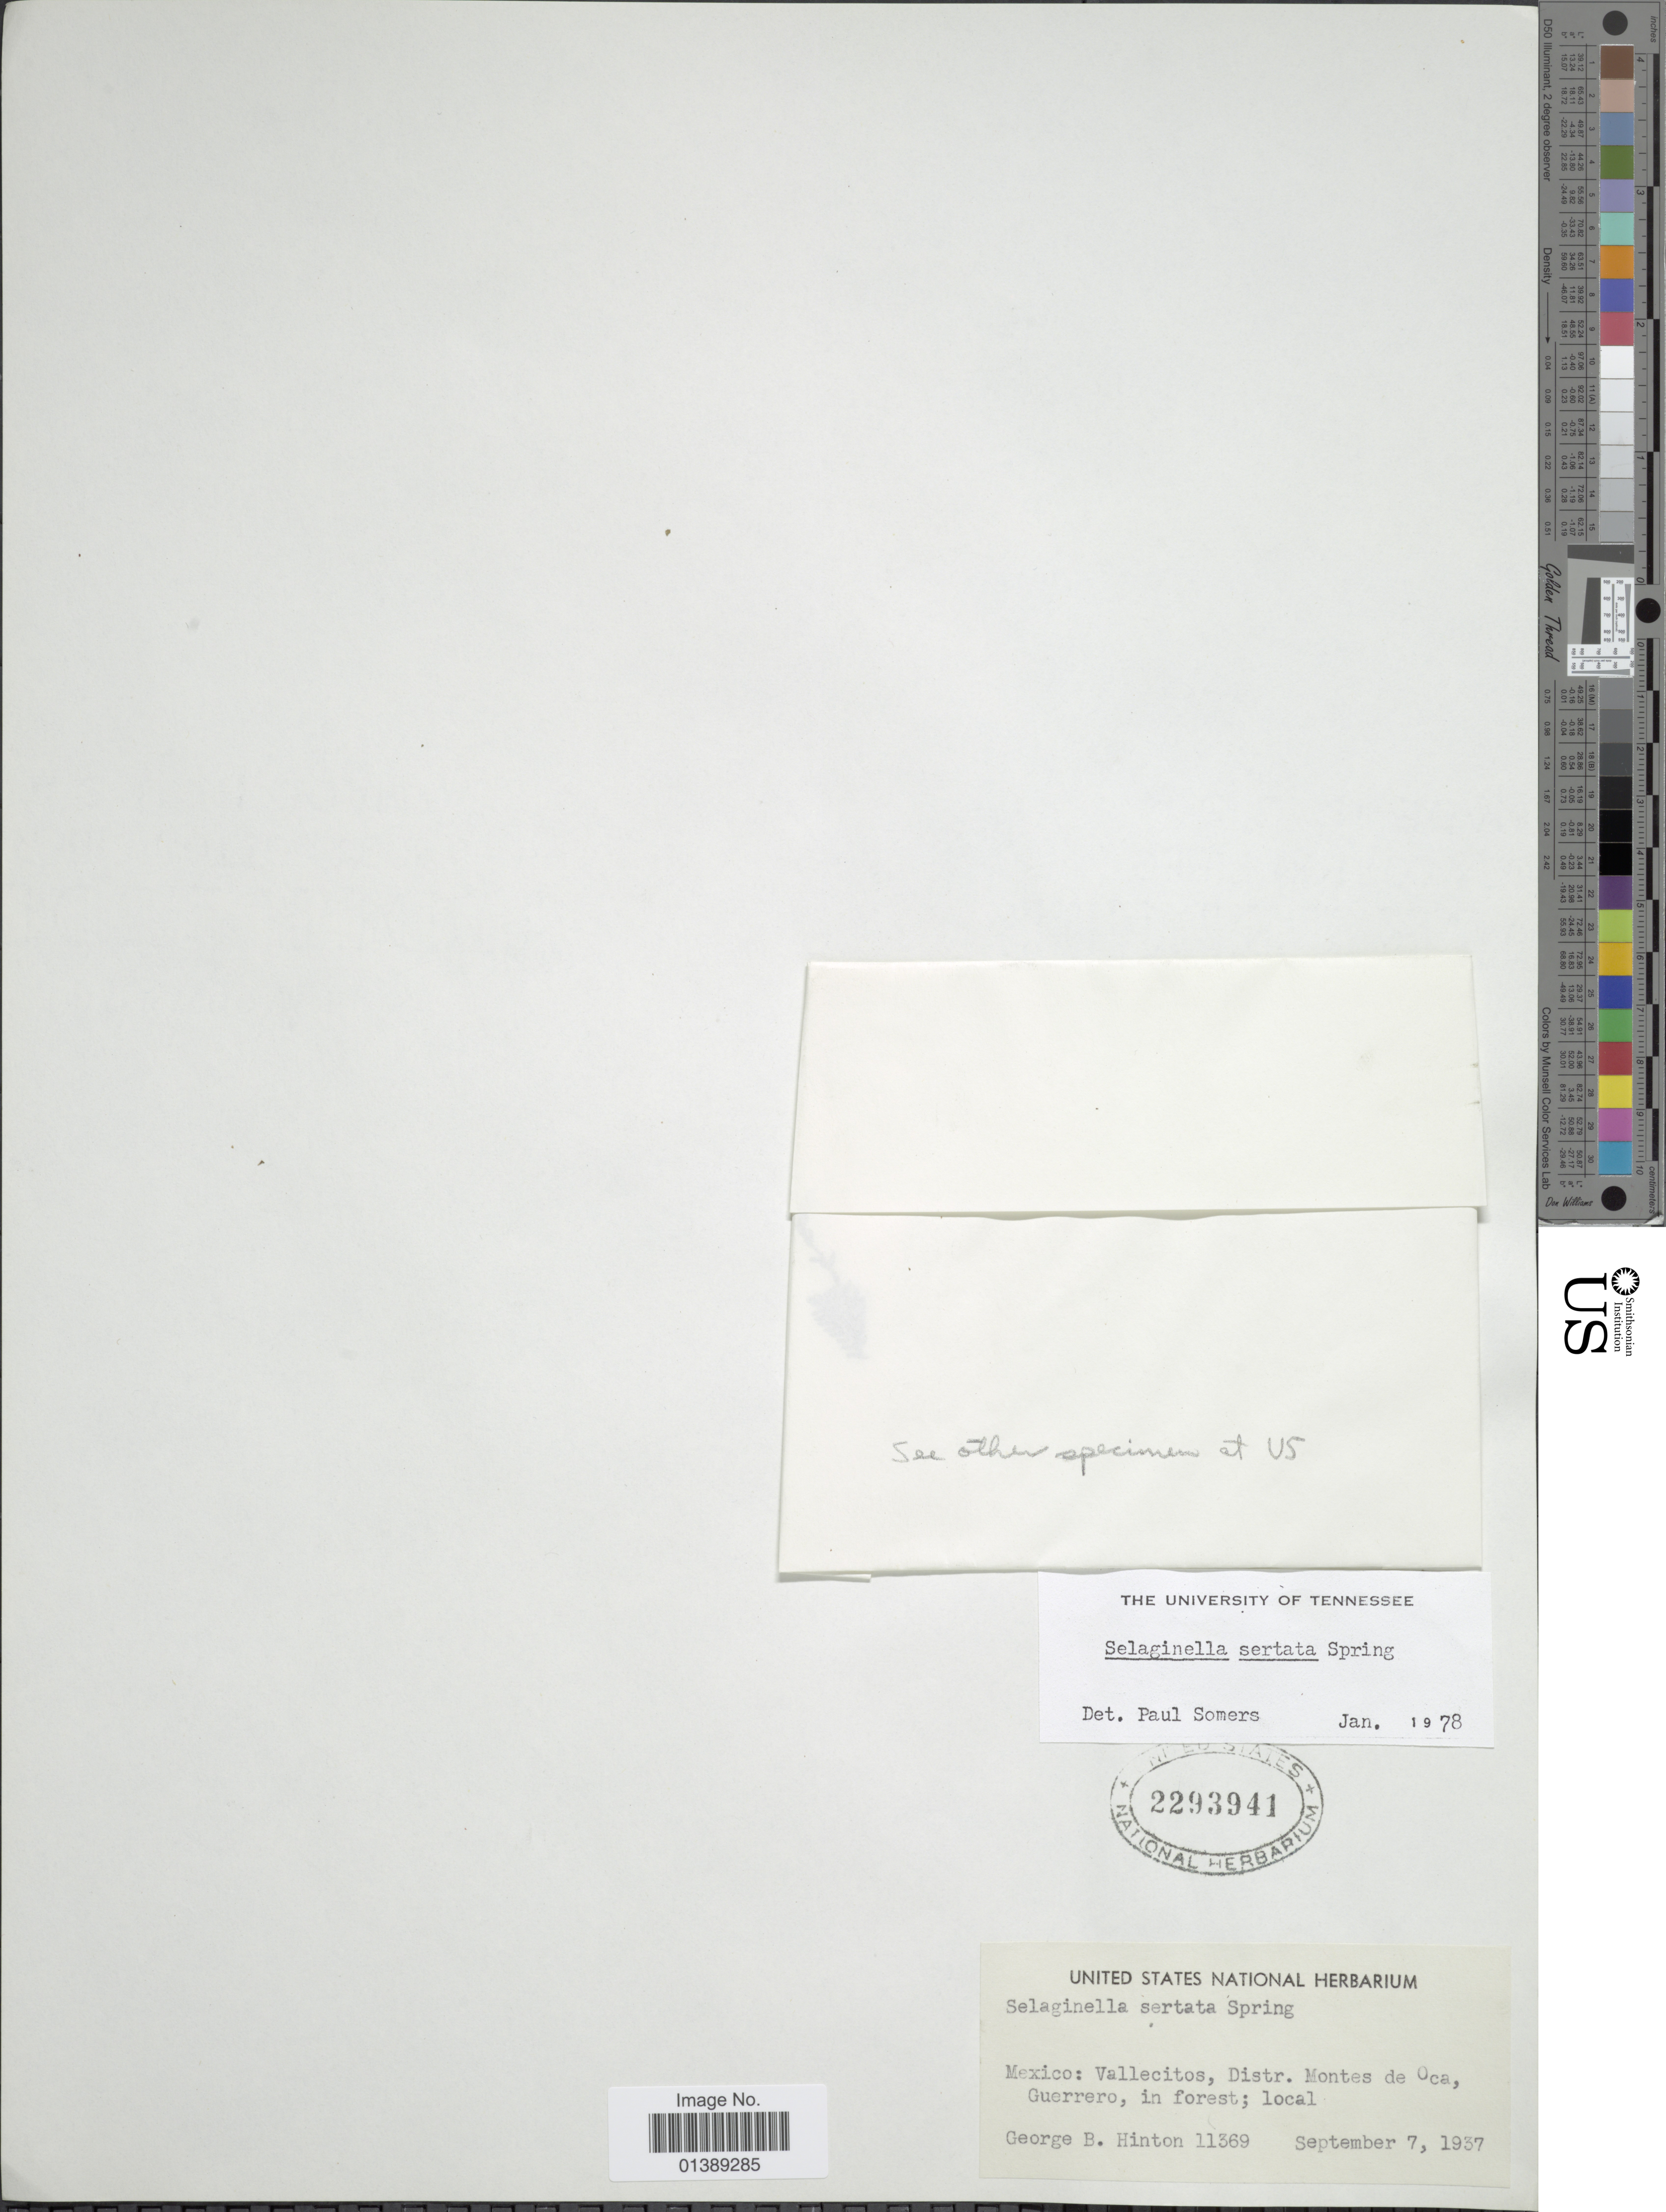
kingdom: Plantae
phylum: Tracheophyta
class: Lycopodiopsida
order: Selaginellales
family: Selaginellaceae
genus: Selaginella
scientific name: Selaginella sertata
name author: Spring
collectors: G. B. Hinton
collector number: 11369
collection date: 1937-09-07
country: Mexico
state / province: Guerrero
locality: Vallecitos, Distr. Montes de Oca,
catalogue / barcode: US 2293941